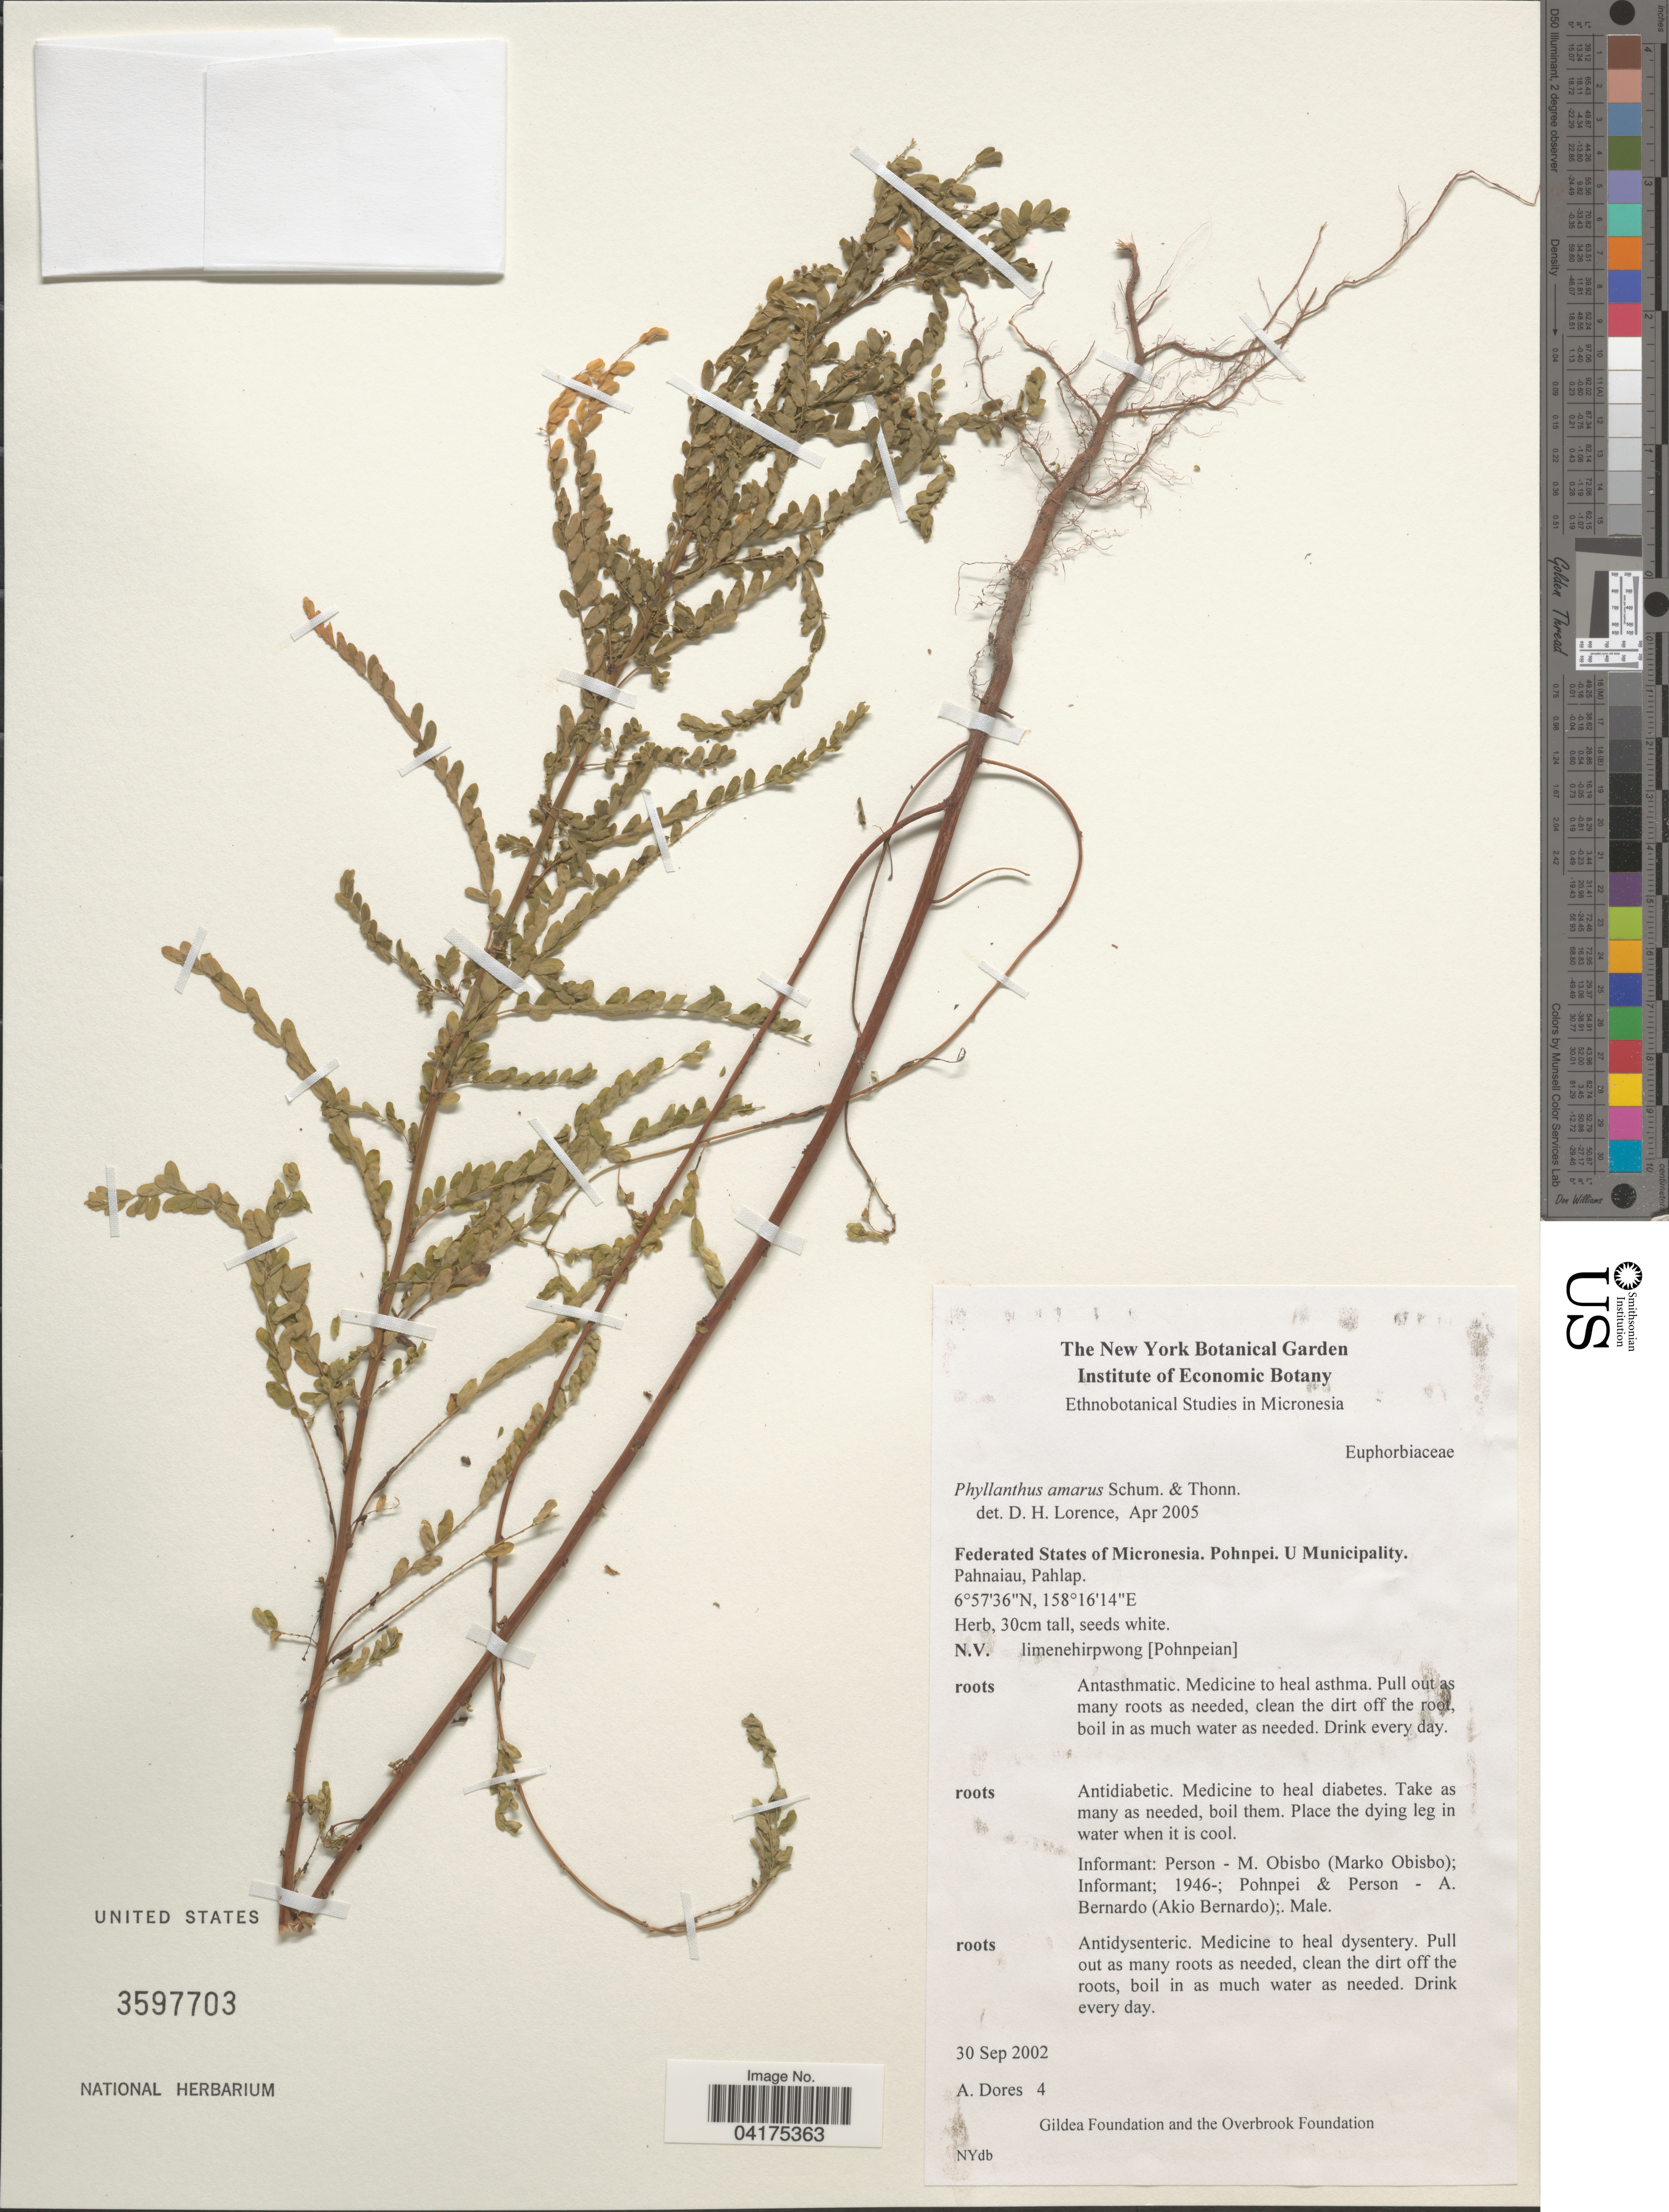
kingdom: Plantae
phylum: Tracheophyta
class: Magnoliopsida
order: Malpighiales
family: Phyllanthaceae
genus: Phyllanthus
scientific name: Phyllanthus amarus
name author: Schumach. & Thonn.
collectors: A. Dores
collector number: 4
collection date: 2002-09-30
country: Micronesia, Federated States of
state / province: Pohnpei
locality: U Municipality. Pahnaiau, Pahlap.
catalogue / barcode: US 3597703